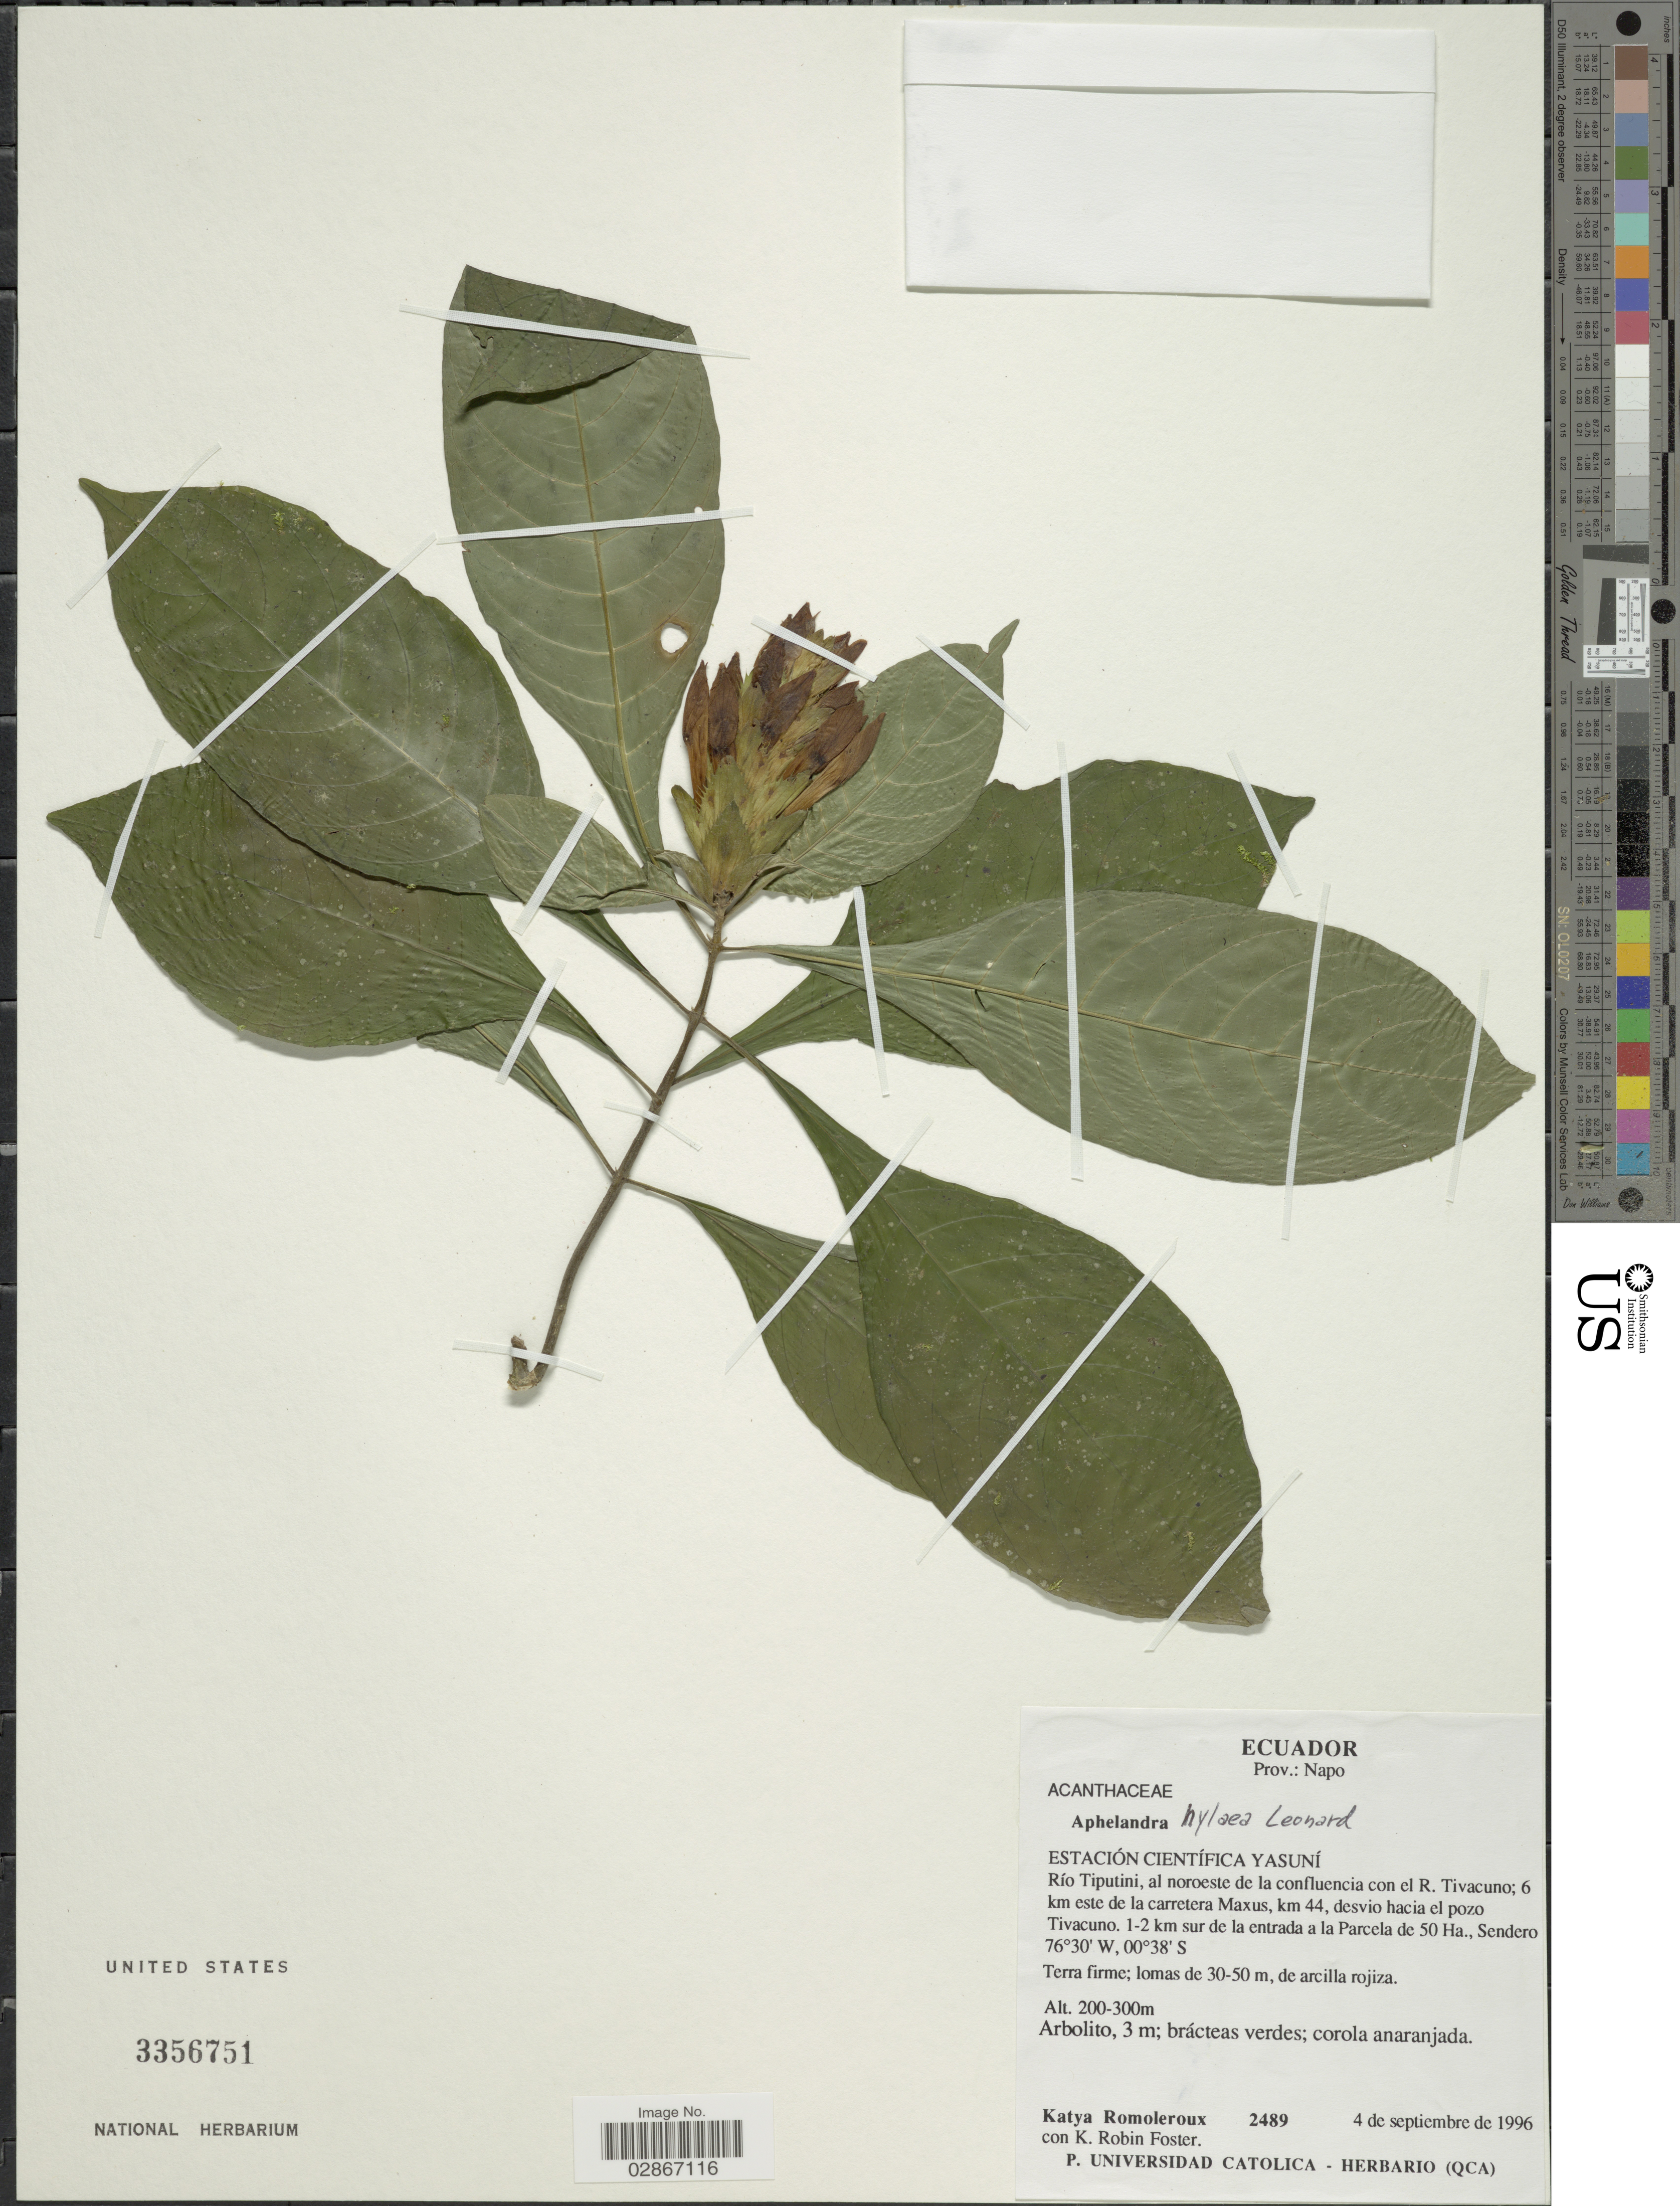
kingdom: Plantae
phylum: Tracheophyta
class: Magnoliopsida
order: Lamiales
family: Acanthaceae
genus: Aphelandra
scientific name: Aphelandra hylaea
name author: Leonard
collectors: K. Romoleroux & K. Foster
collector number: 2489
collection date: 1996-09-04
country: Ecuador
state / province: Napo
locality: Estación Científica Yasuní. Río Tiputini, al noroeste de la confluencia con el R. Tivacuno; 6 km este de la carretera Maxus, km 44, desvio hacia el pozo Tivacuno. 1-2 km sur de la entrada a la Parcela de 50 Ha., Sendero.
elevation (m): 200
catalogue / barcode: US 3356751